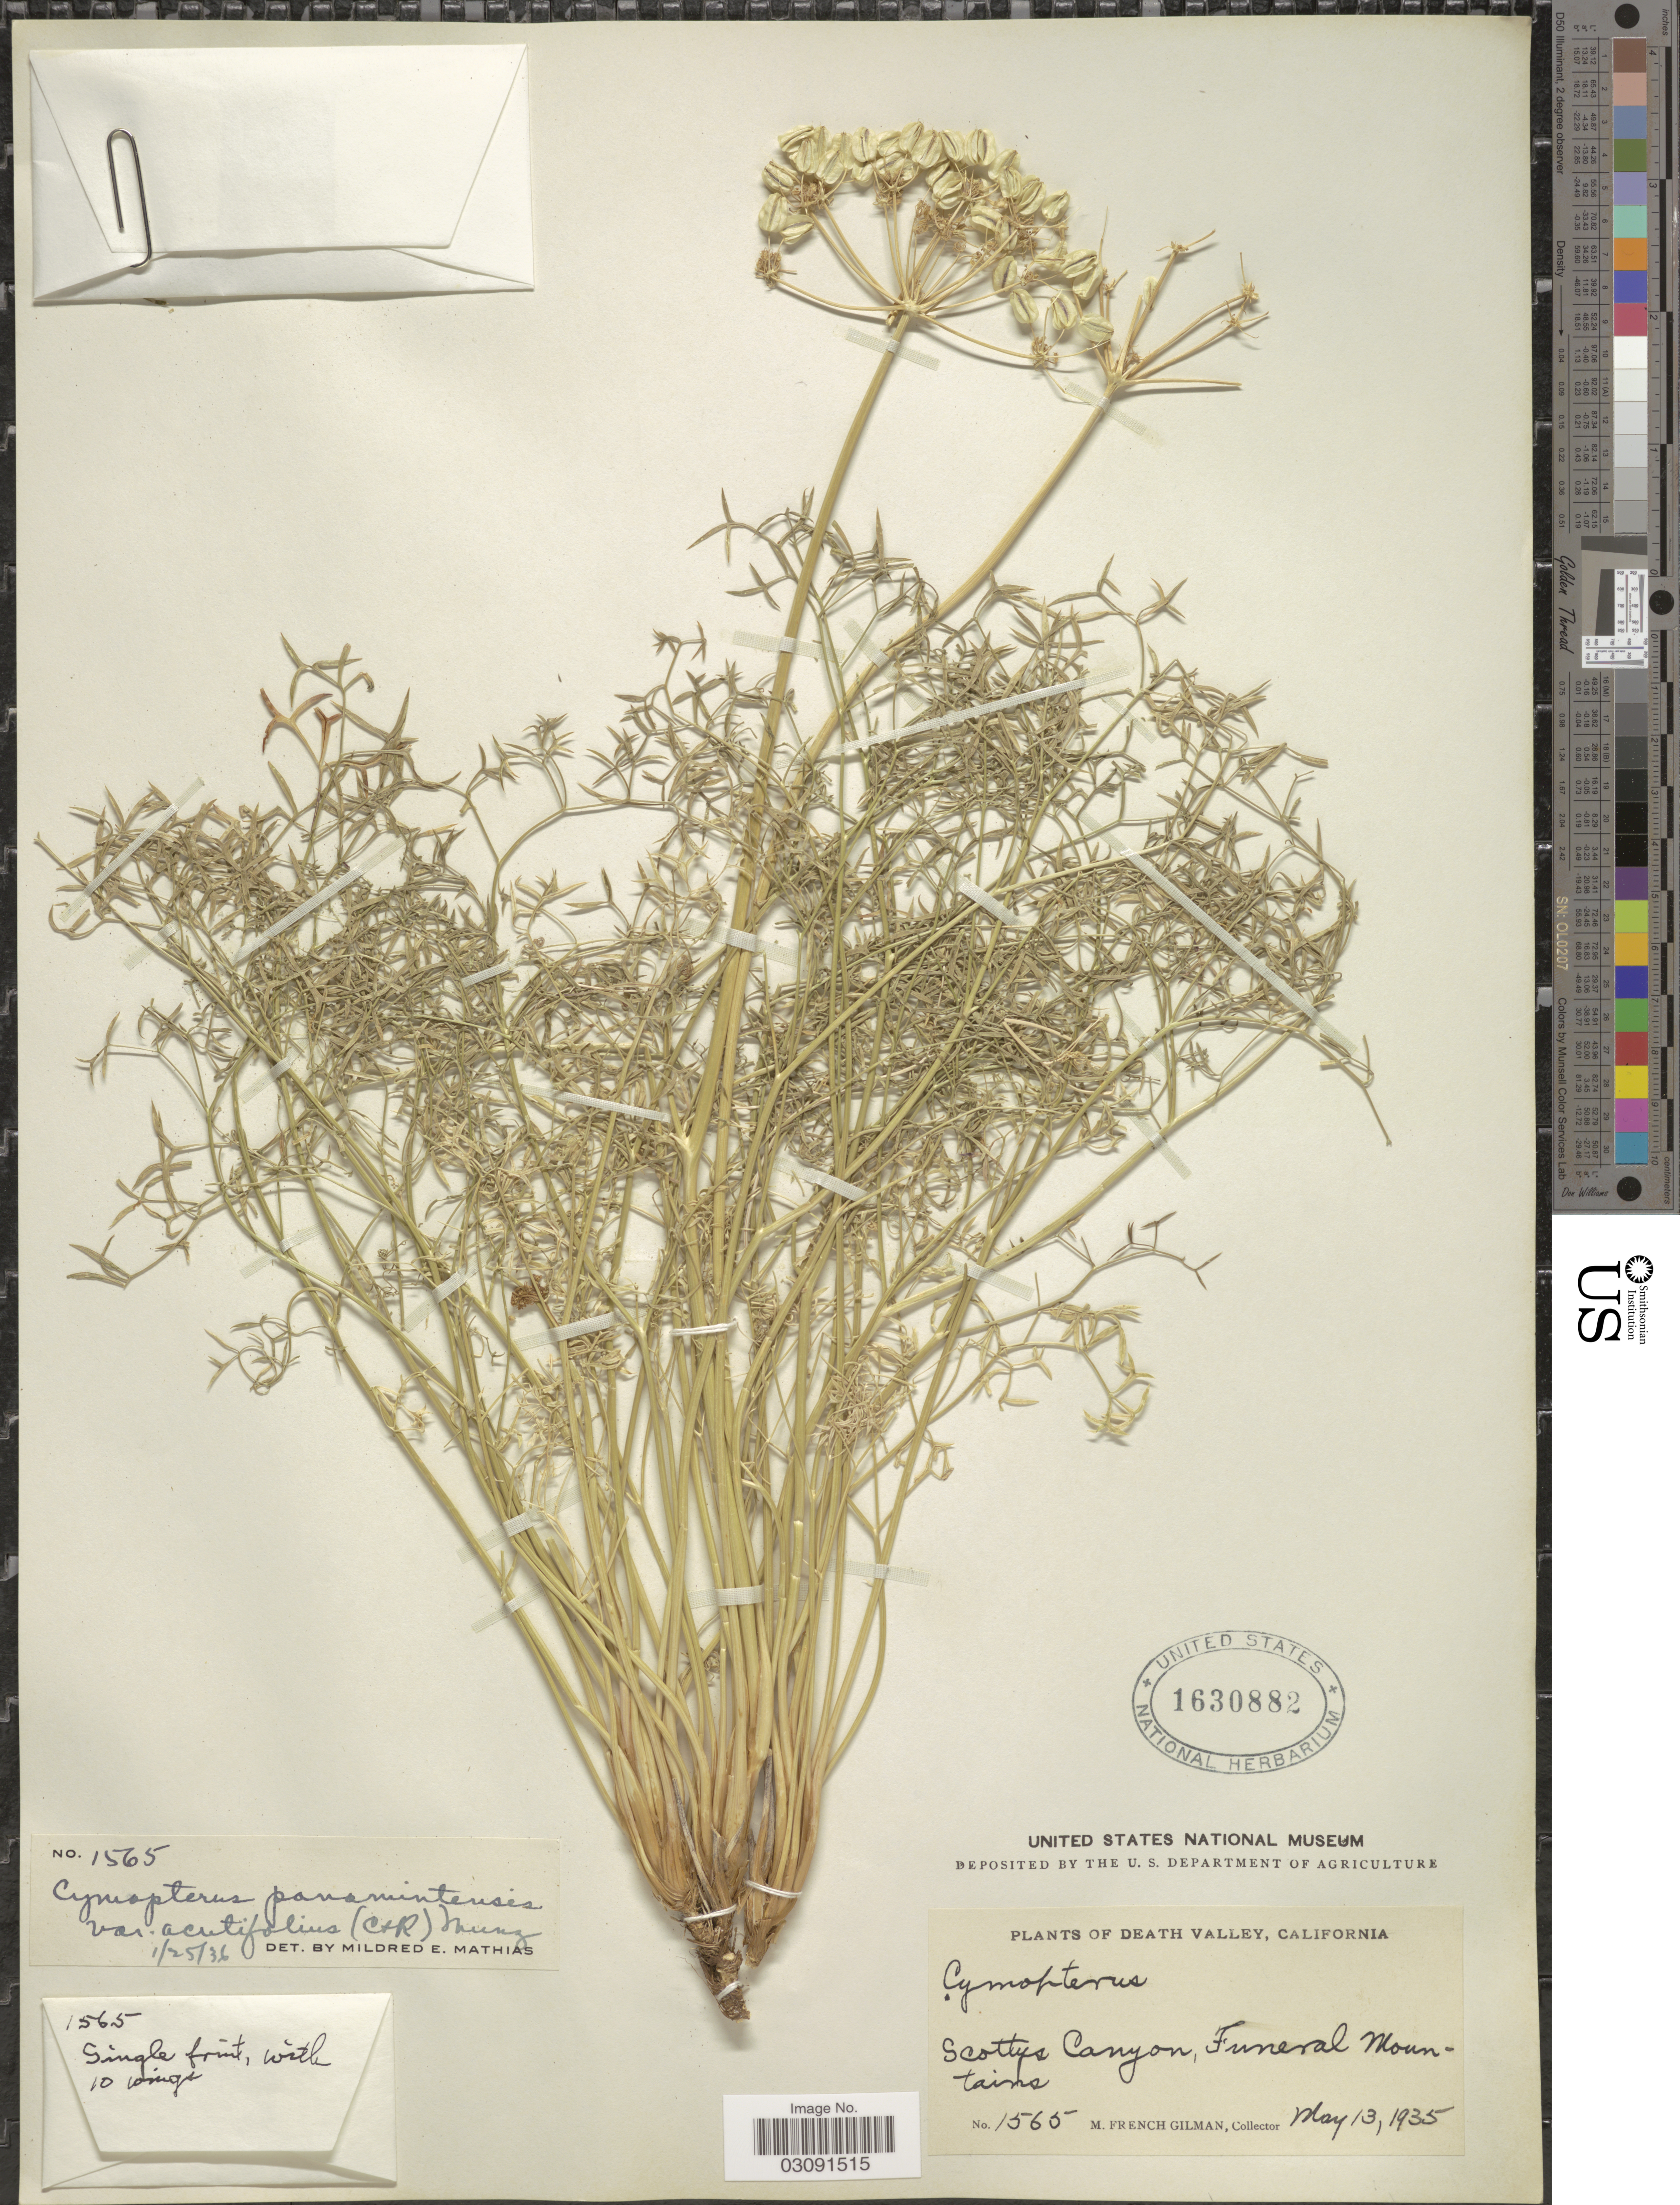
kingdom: Plantae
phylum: Tracheophyta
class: Magnoliopsida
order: Apiales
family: Apiaceae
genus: Cymopterus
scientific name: Cymopterus panamintensis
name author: J.M. Coult. & Rose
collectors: M. F. Gilman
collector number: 1565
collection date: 1935-05-13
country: United States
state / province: California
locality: Death Valley, Scottys Canyon, Funeral Mountains.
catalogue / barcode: US 1630882